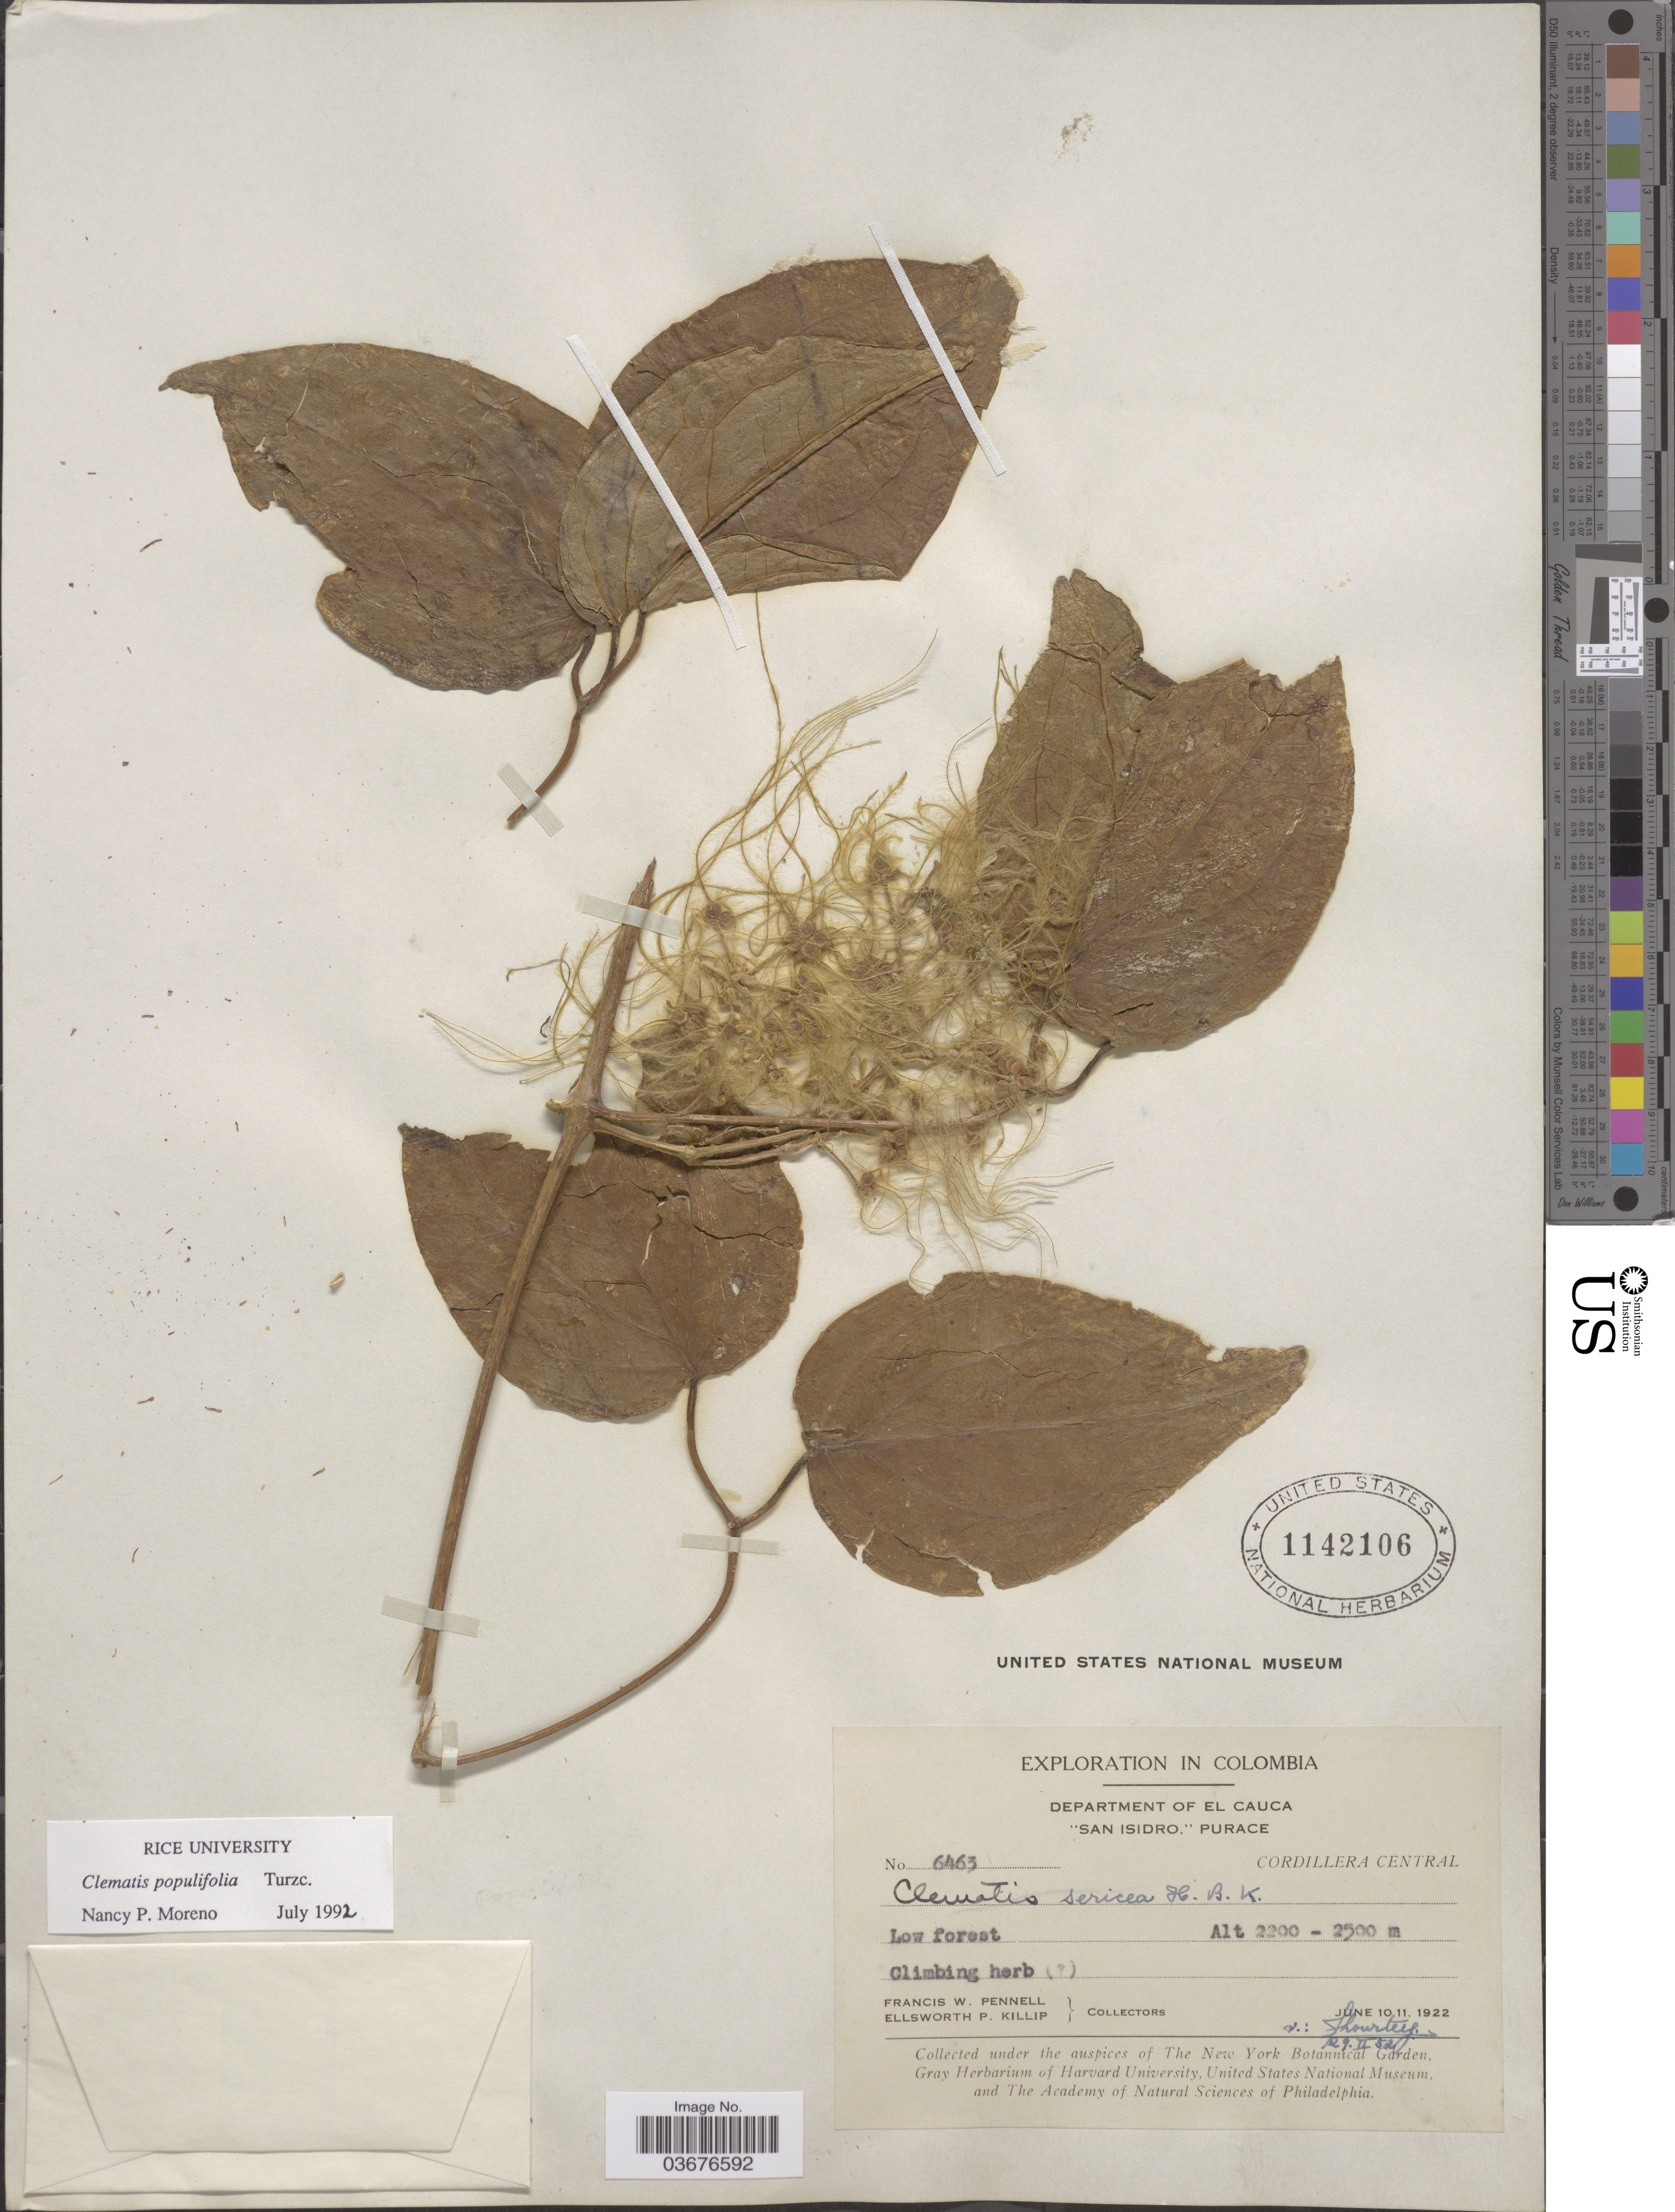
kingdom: Plantae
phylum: Tracheophyta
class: Magnoliopsida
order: Ranunculales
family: Ranunculaceae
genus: Clematis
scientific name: Clematis populifolia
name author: Turcz.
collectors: F. W. Pennell & E. P. Killip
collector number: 6463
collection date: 1922-06-10/1922-06-11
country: Colombia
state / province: Cauca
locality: Department of El Cauca, "San Isidro." Purace, Cordillera Central.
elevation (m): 2200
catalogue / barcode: US 1142106